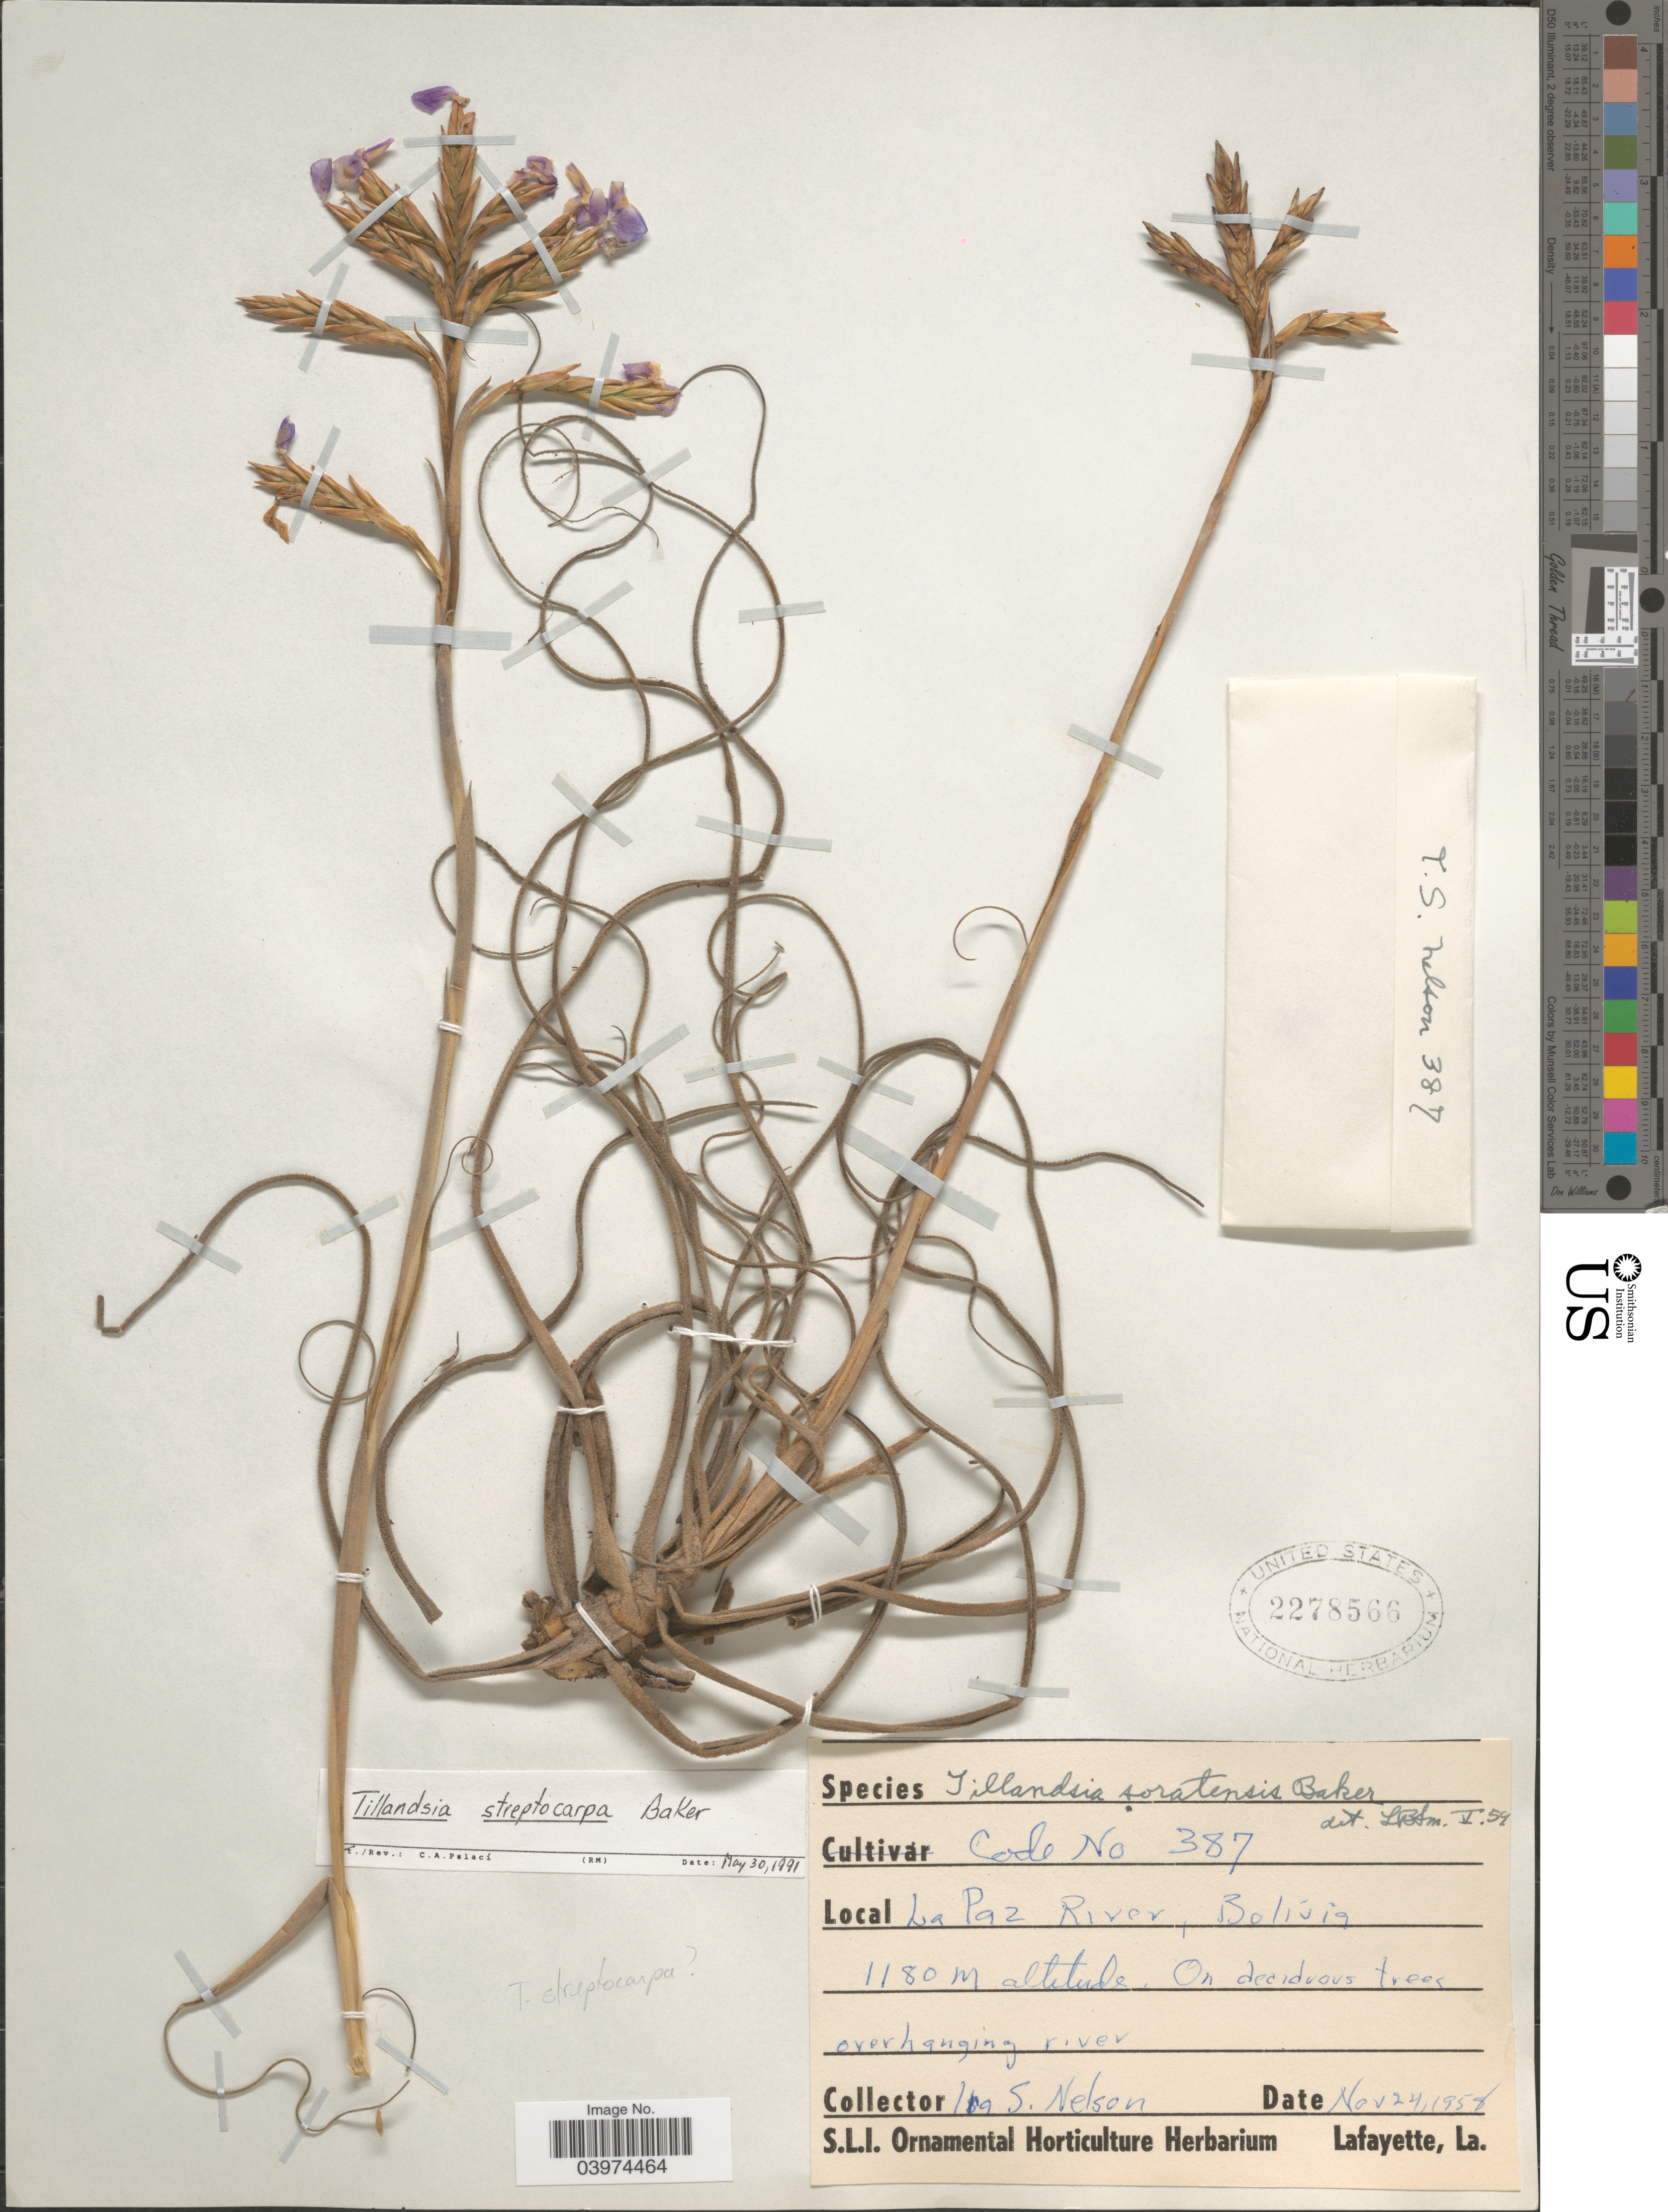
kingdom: Plantae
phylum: Tracheophyta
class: Liliopsida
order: Poales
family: Bromeliaceae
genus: Tillandsia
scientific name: Tillandsia streptocarpa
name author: Baker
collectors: I. S. Nelson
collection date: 1958-11-24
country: Bolivia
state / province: La Paz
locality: La Paz River.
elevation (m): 1180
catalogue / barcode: US 2278566